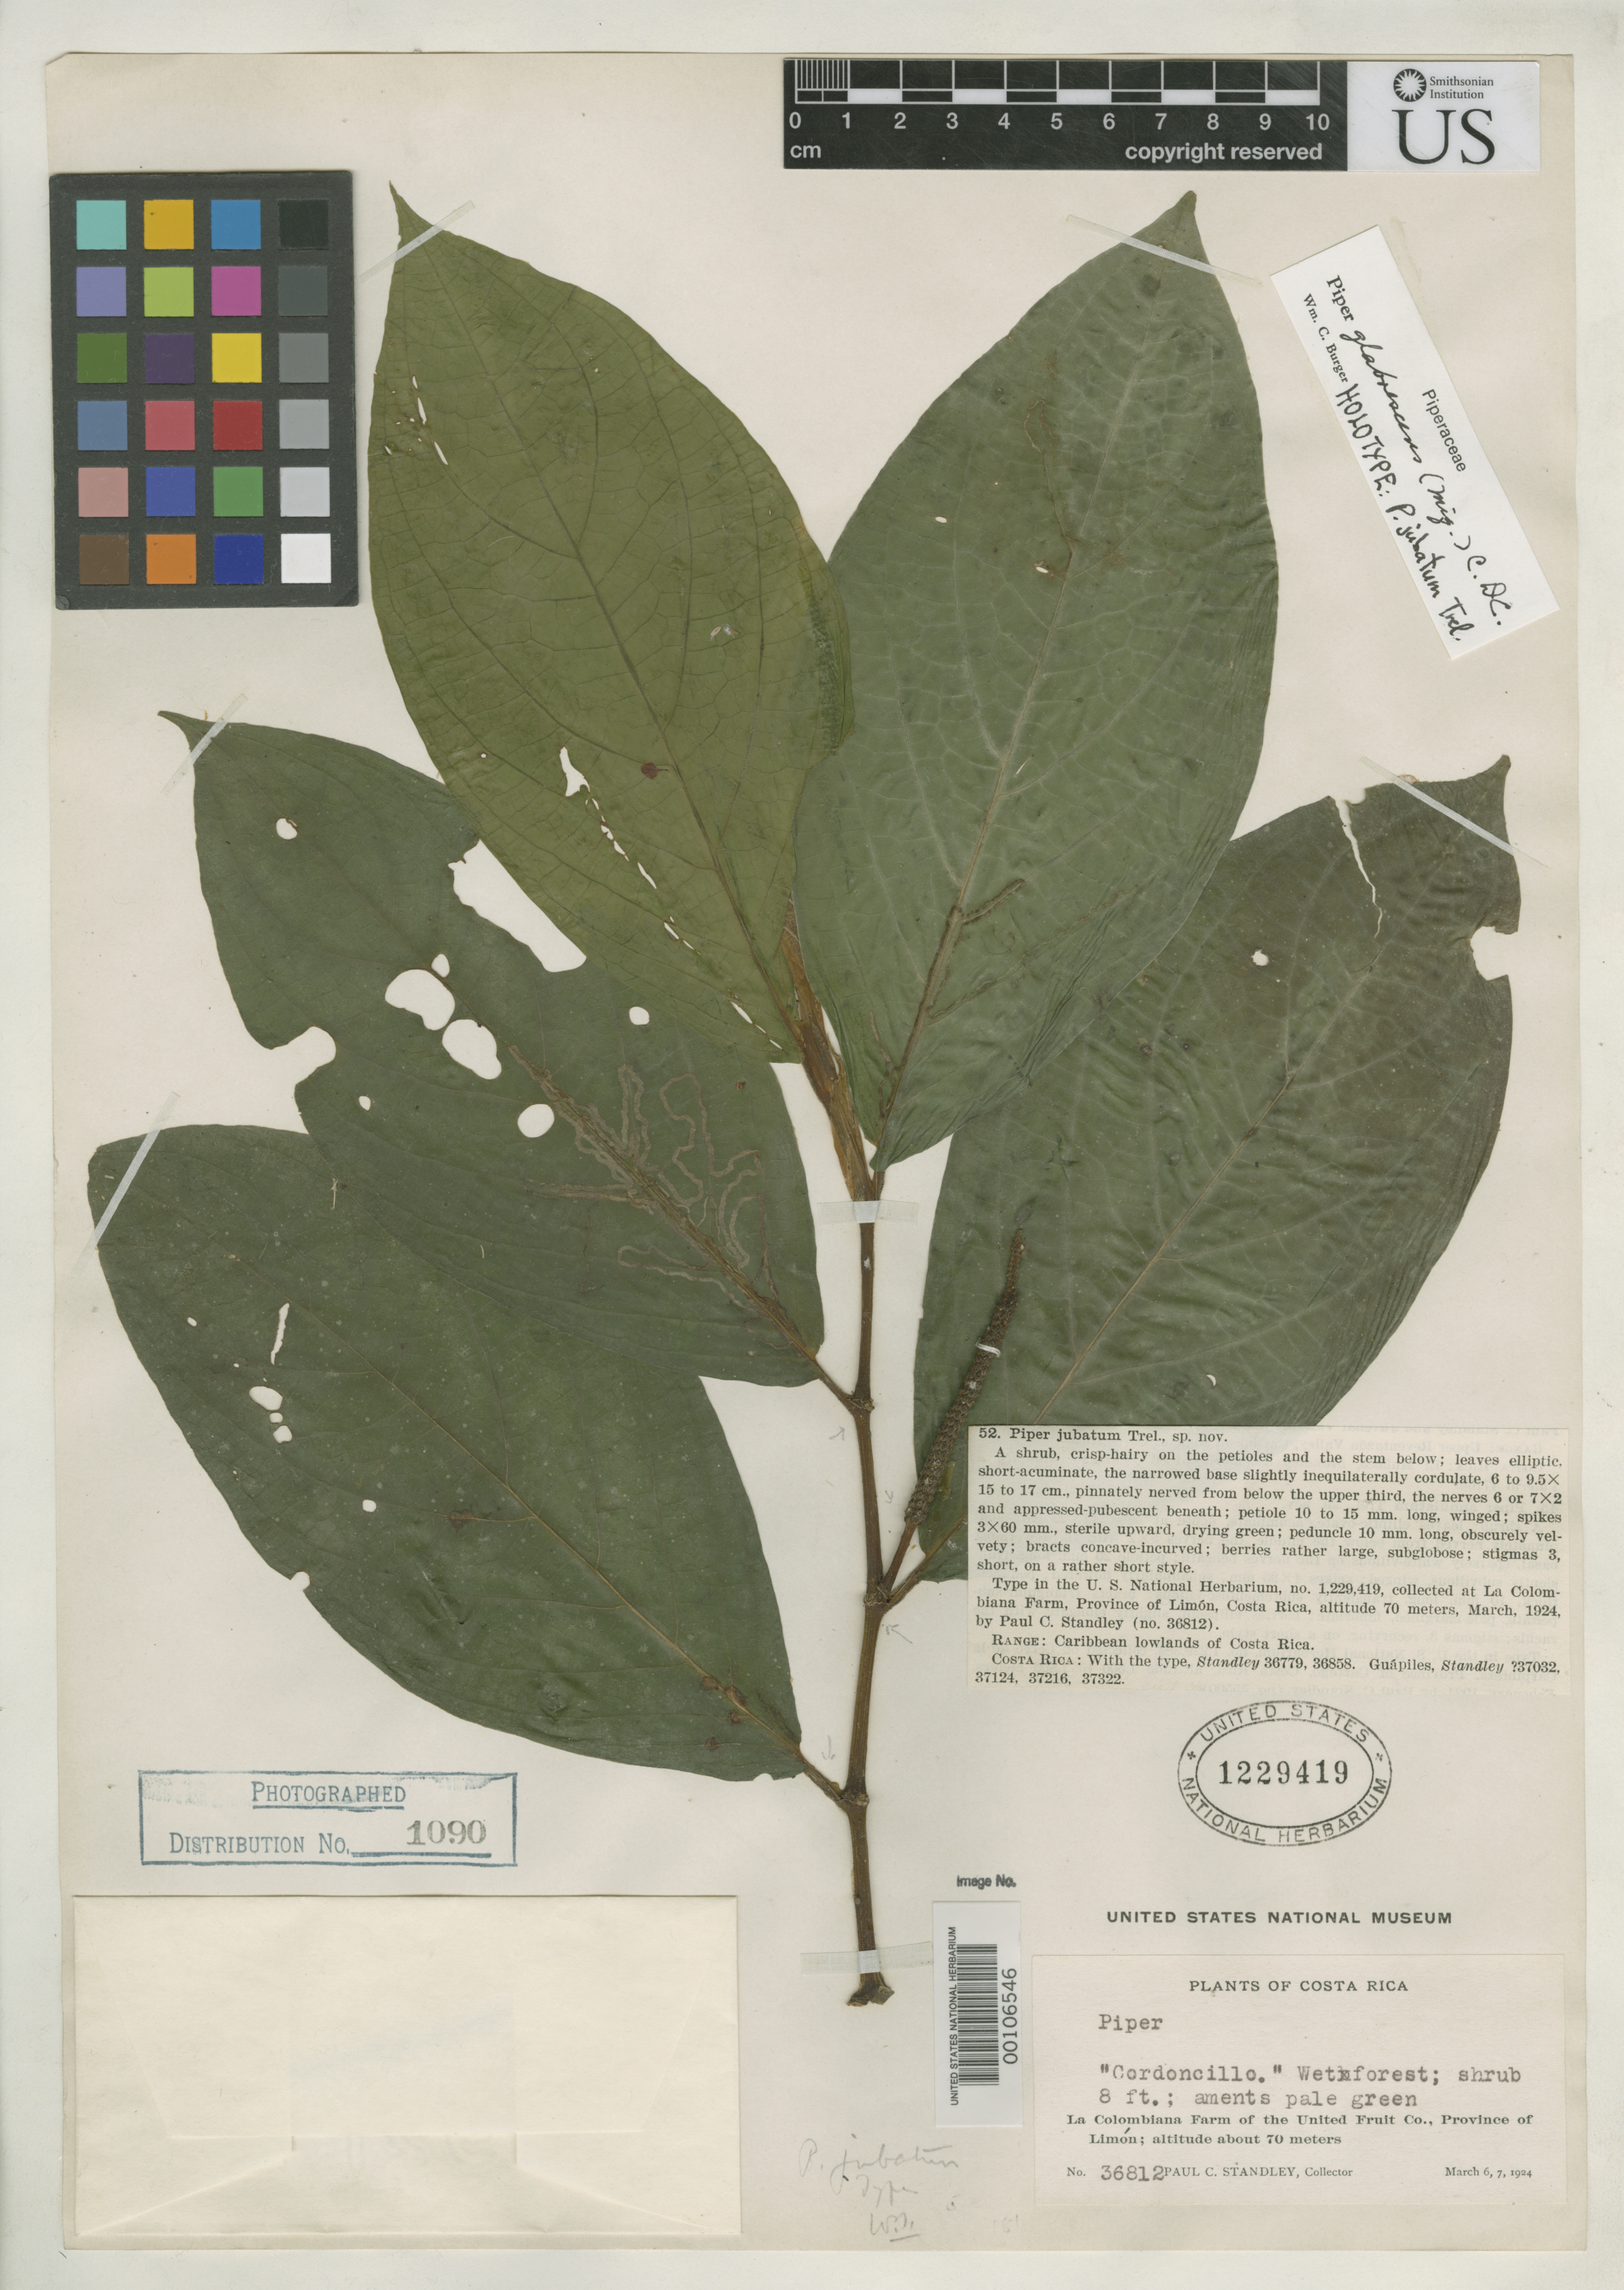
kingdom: Plantae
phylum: Tracheophyta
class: Magnoliopsida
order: Piperales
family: Piperaceae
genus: Piper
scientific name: Piper jubatum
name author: Trel.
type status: Holotype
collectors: P. C. Standley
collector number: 36812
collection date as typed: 06 Mar 1924 to 07 Mar 1924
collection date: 1924-03-06/1924-03-07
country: Costa Rica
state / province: Limón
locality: La Colombiana Farm, United Fruit Co.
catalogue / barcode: US 1229419